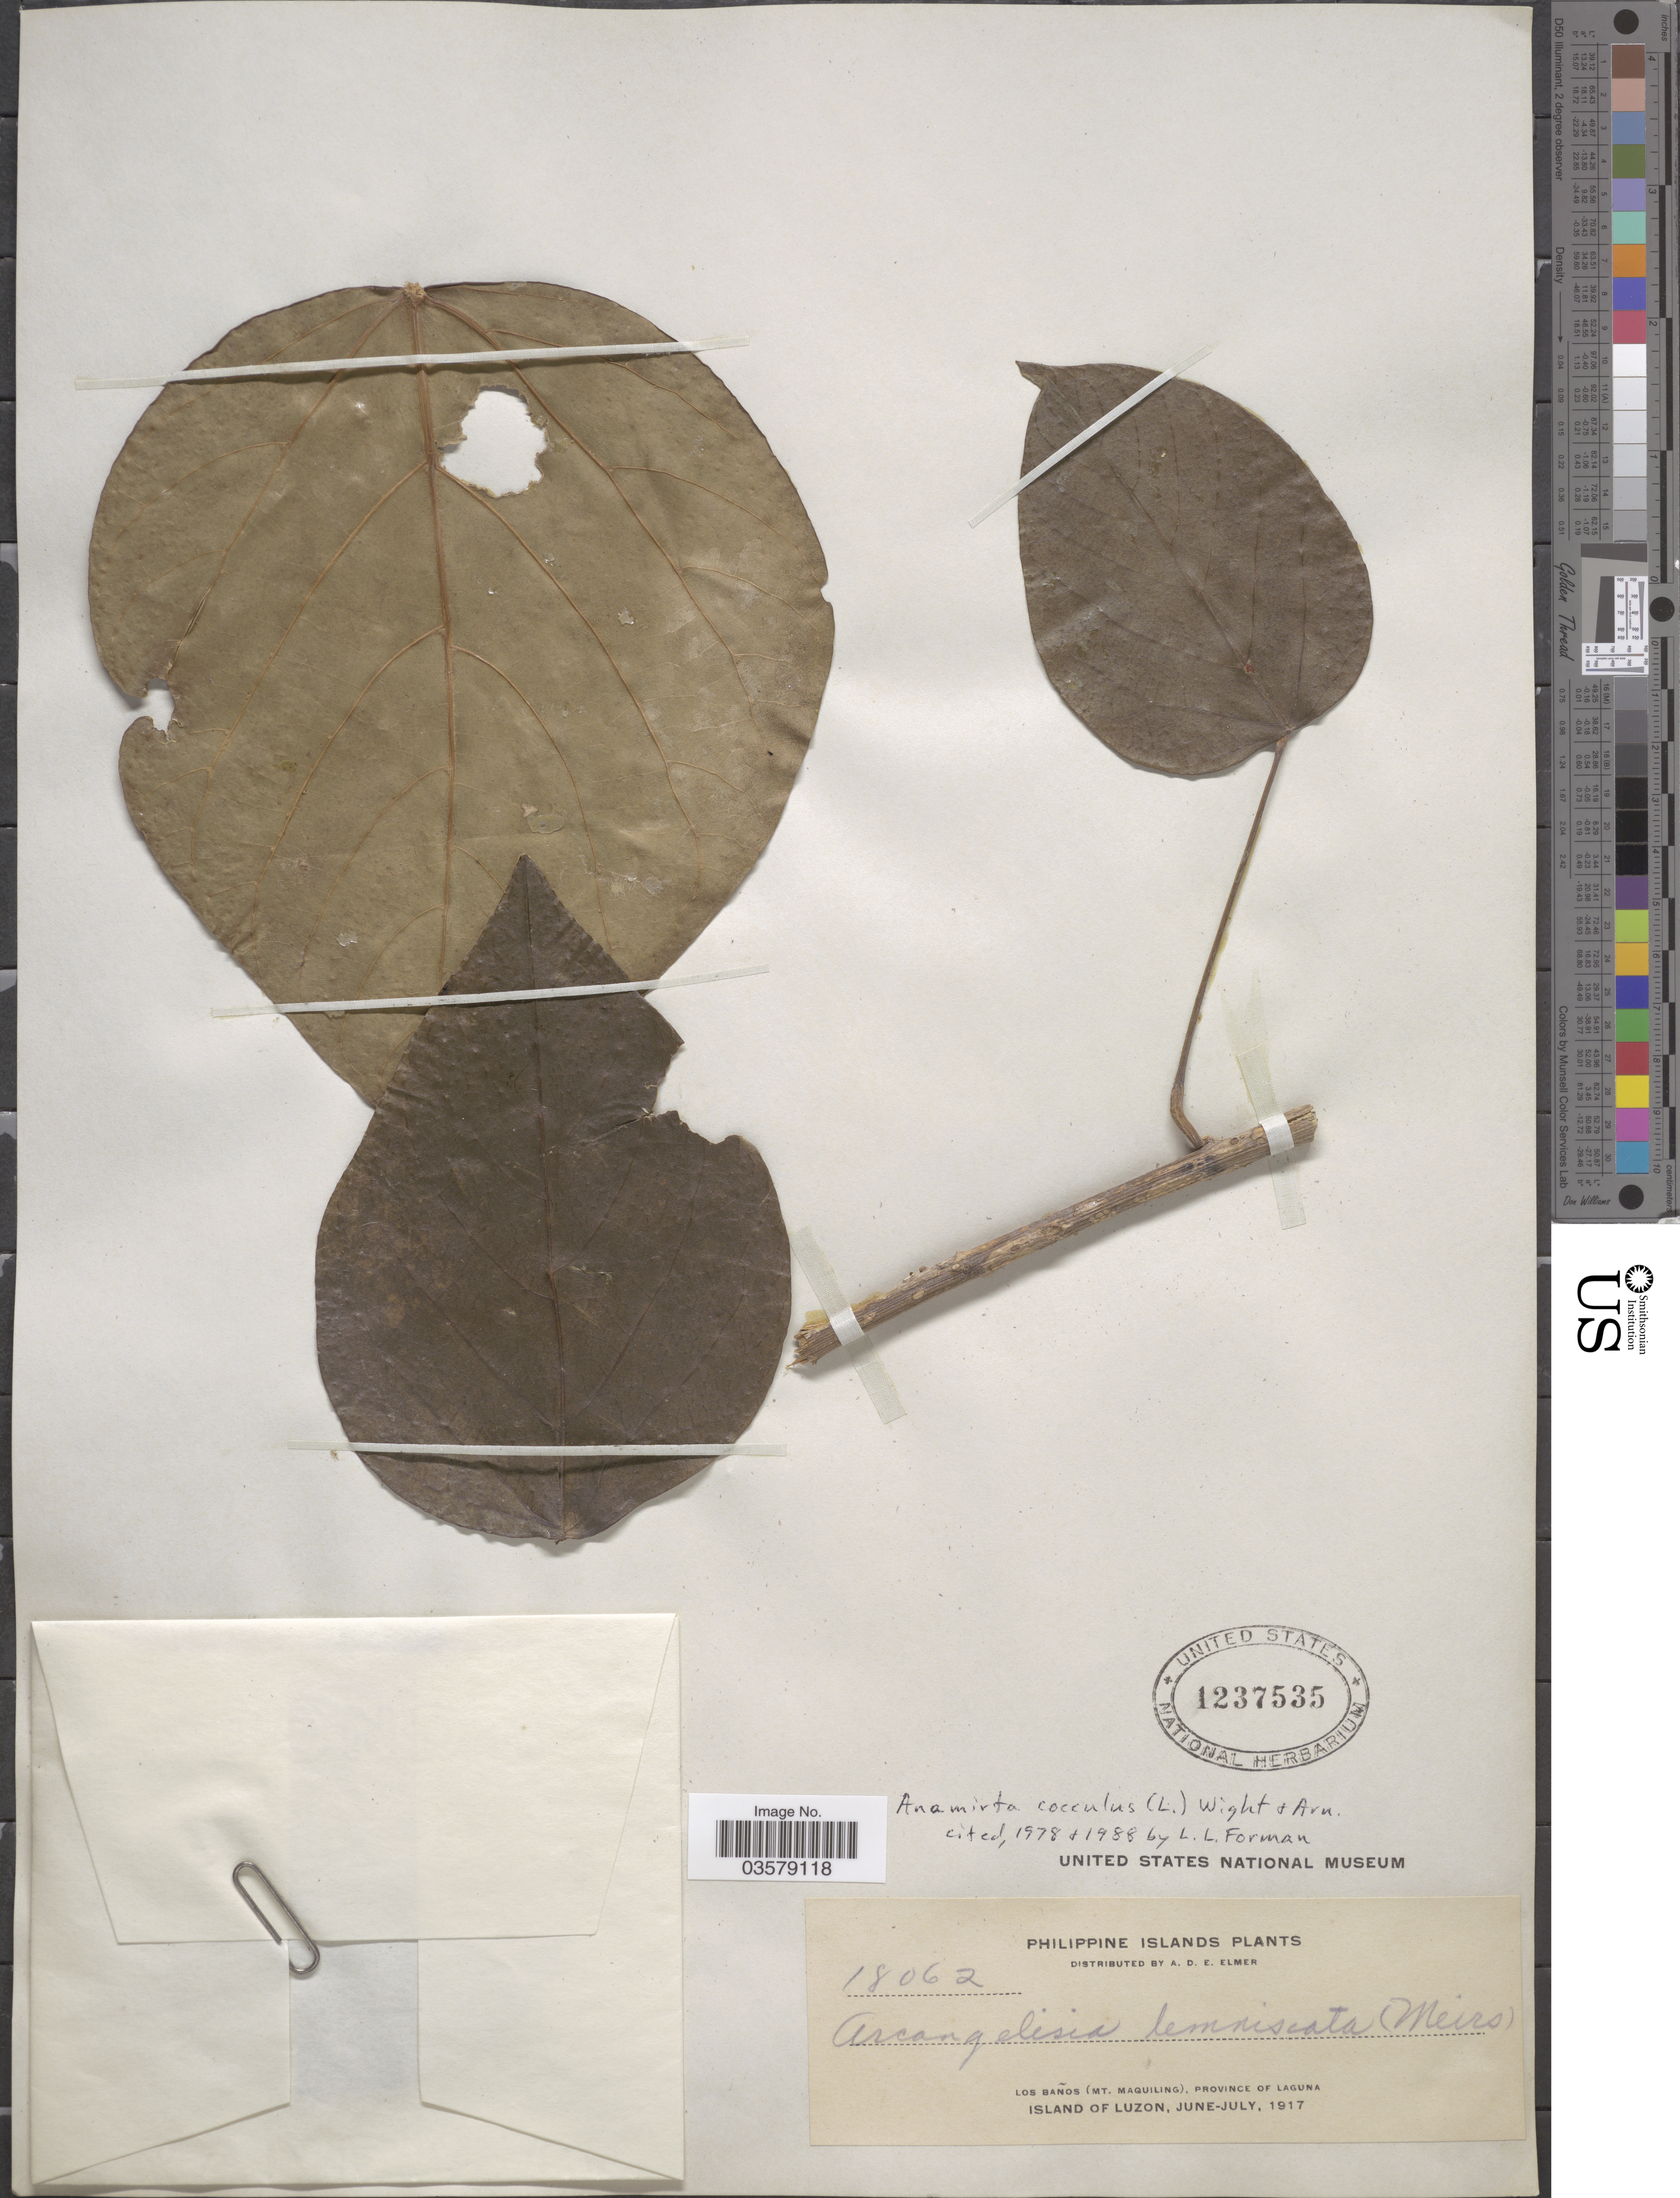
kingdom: Plantae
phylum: Tracheophyta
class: Magnoliopsida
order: Ranunculales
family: Menispermaceae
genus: Anamirta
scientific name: Anamirta cocculus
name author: (L.) Wight & Arn.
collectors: A. D. E. Elmer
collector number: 18062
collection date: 1917-06/1917-07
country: Philippines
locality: Los Baños (Mt. Maquiling), province of Laguna. Island of Luzon.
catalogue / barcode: US 1237535